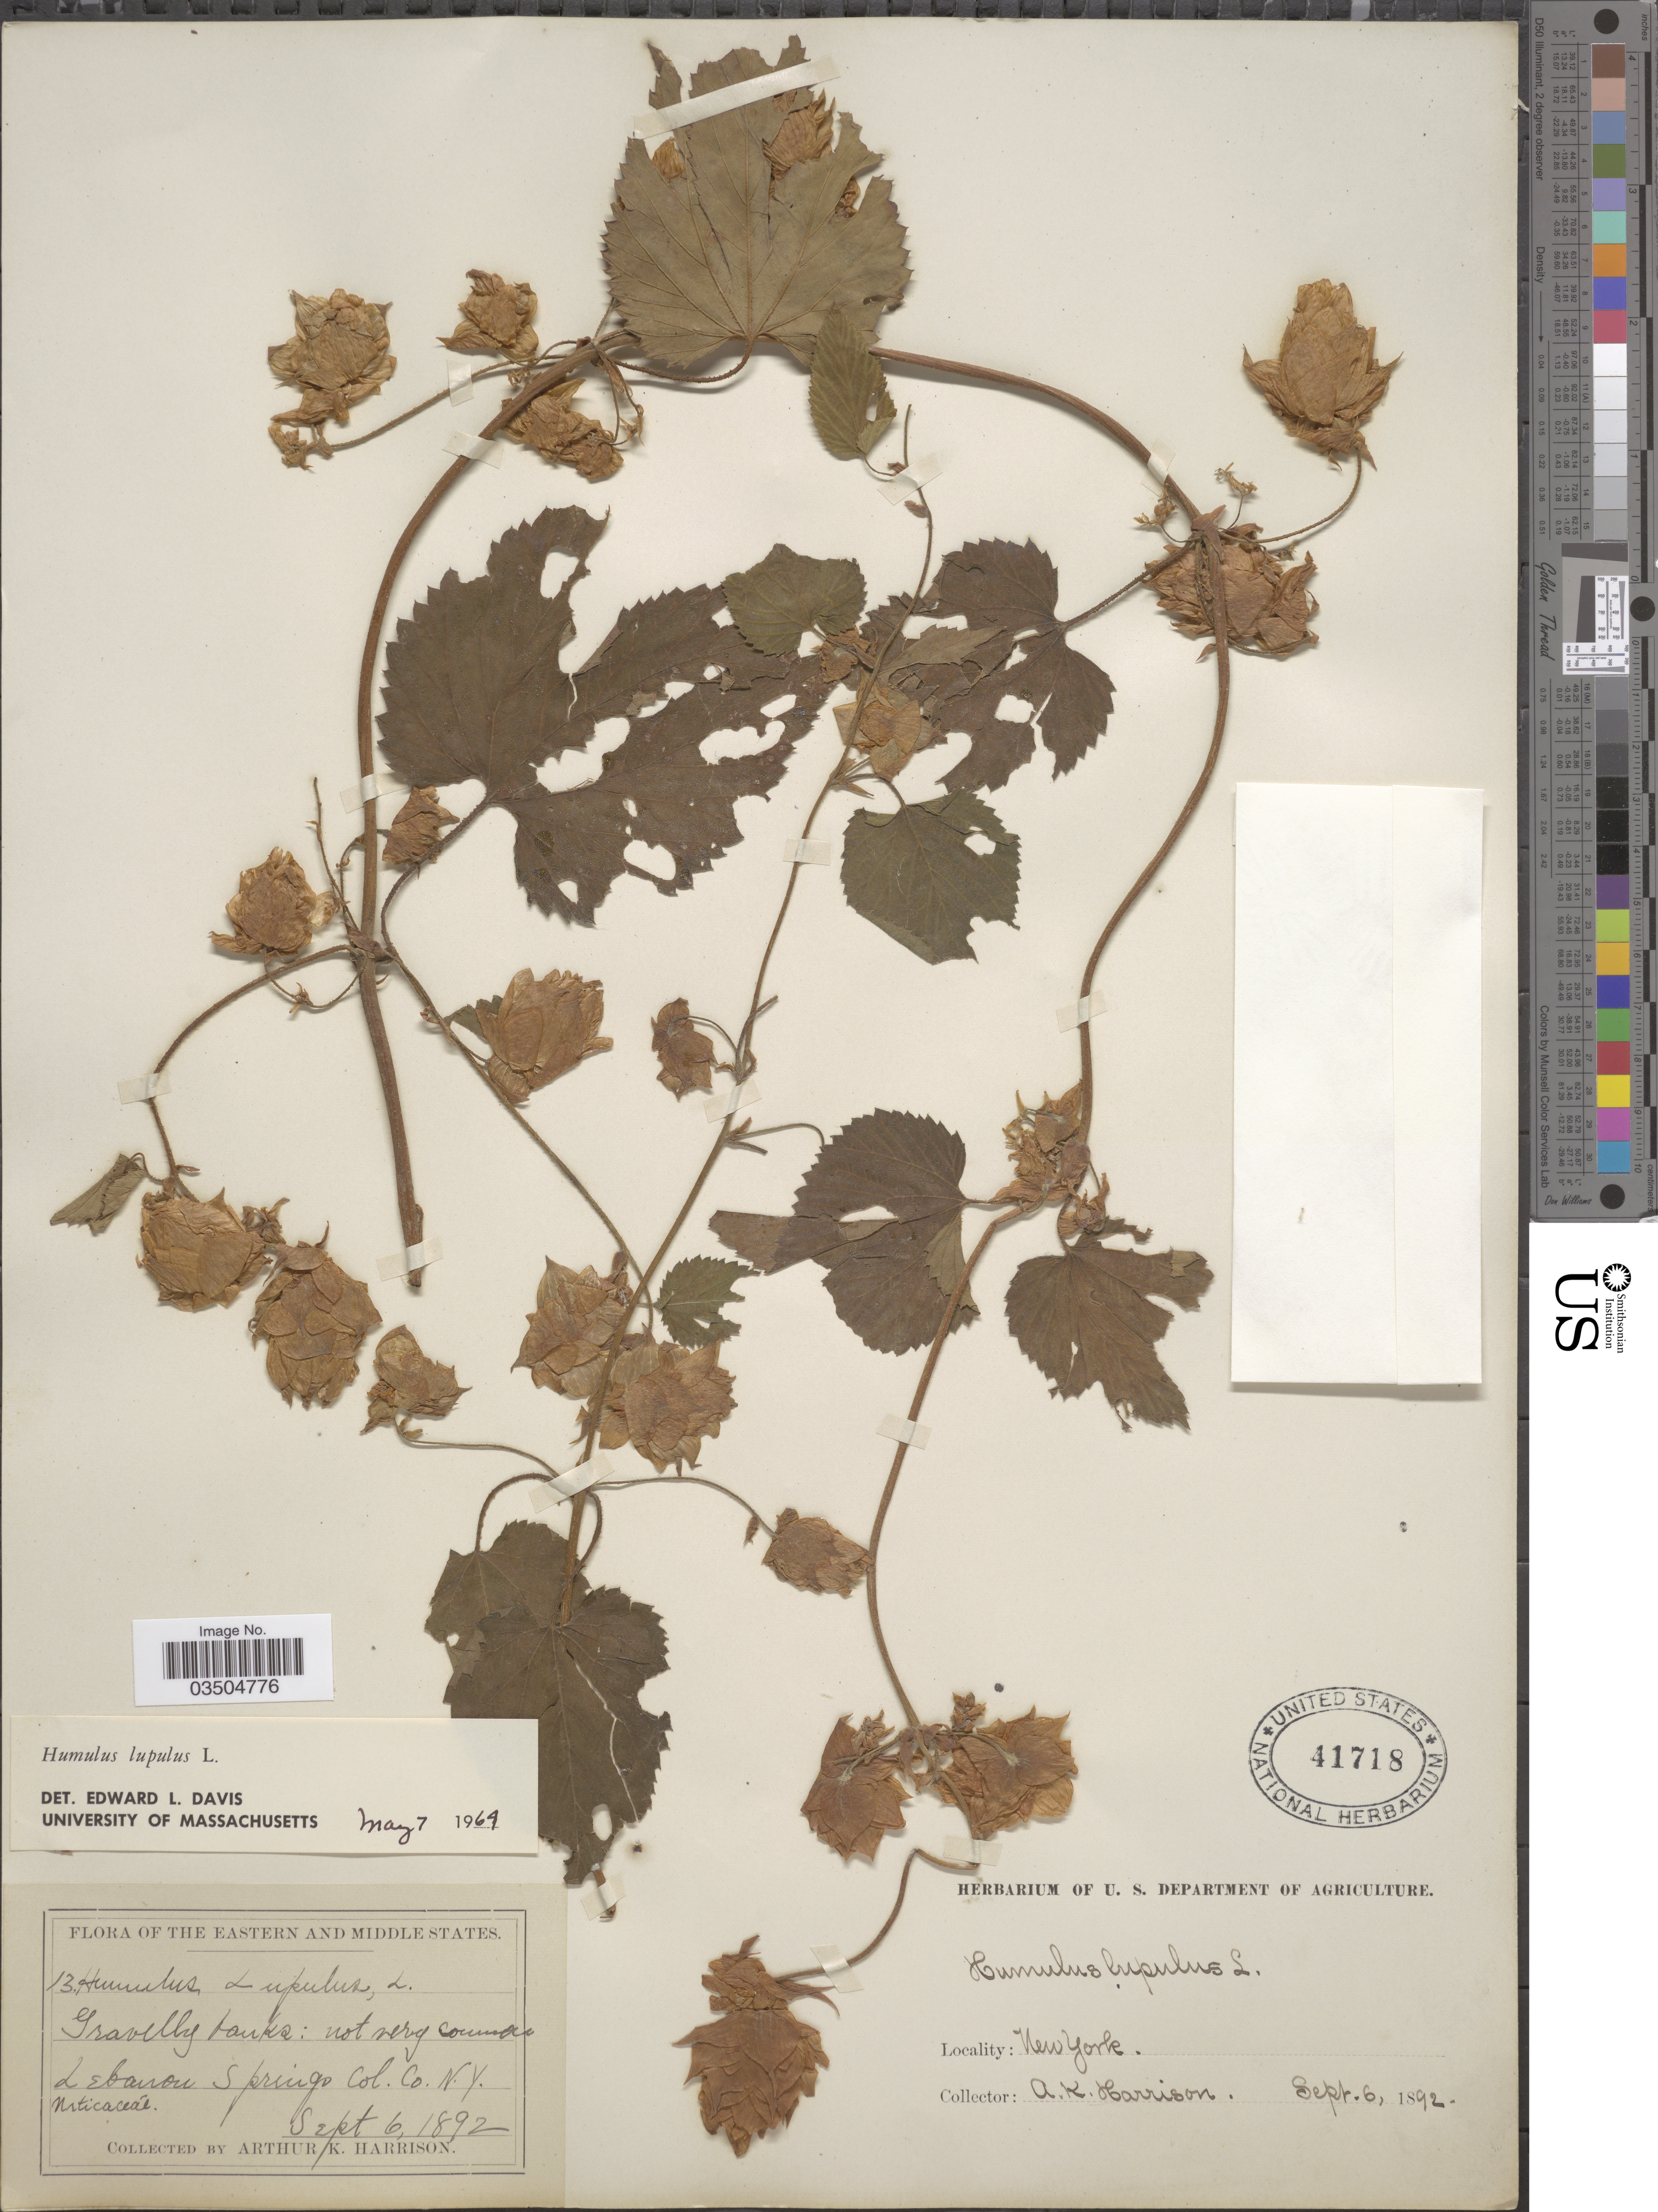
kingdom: Plantae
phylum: Tracheophyta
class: Magnoliopsida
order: Rosales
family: Cannabaceae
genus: Humulus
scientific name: Humulus lupulus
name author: L.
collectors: A. K. Harrison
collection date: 1892-09-06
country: United States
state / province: New York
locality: The Eastern and Middle States. Lebanon Springs Col. Co.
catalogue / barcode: US 41718